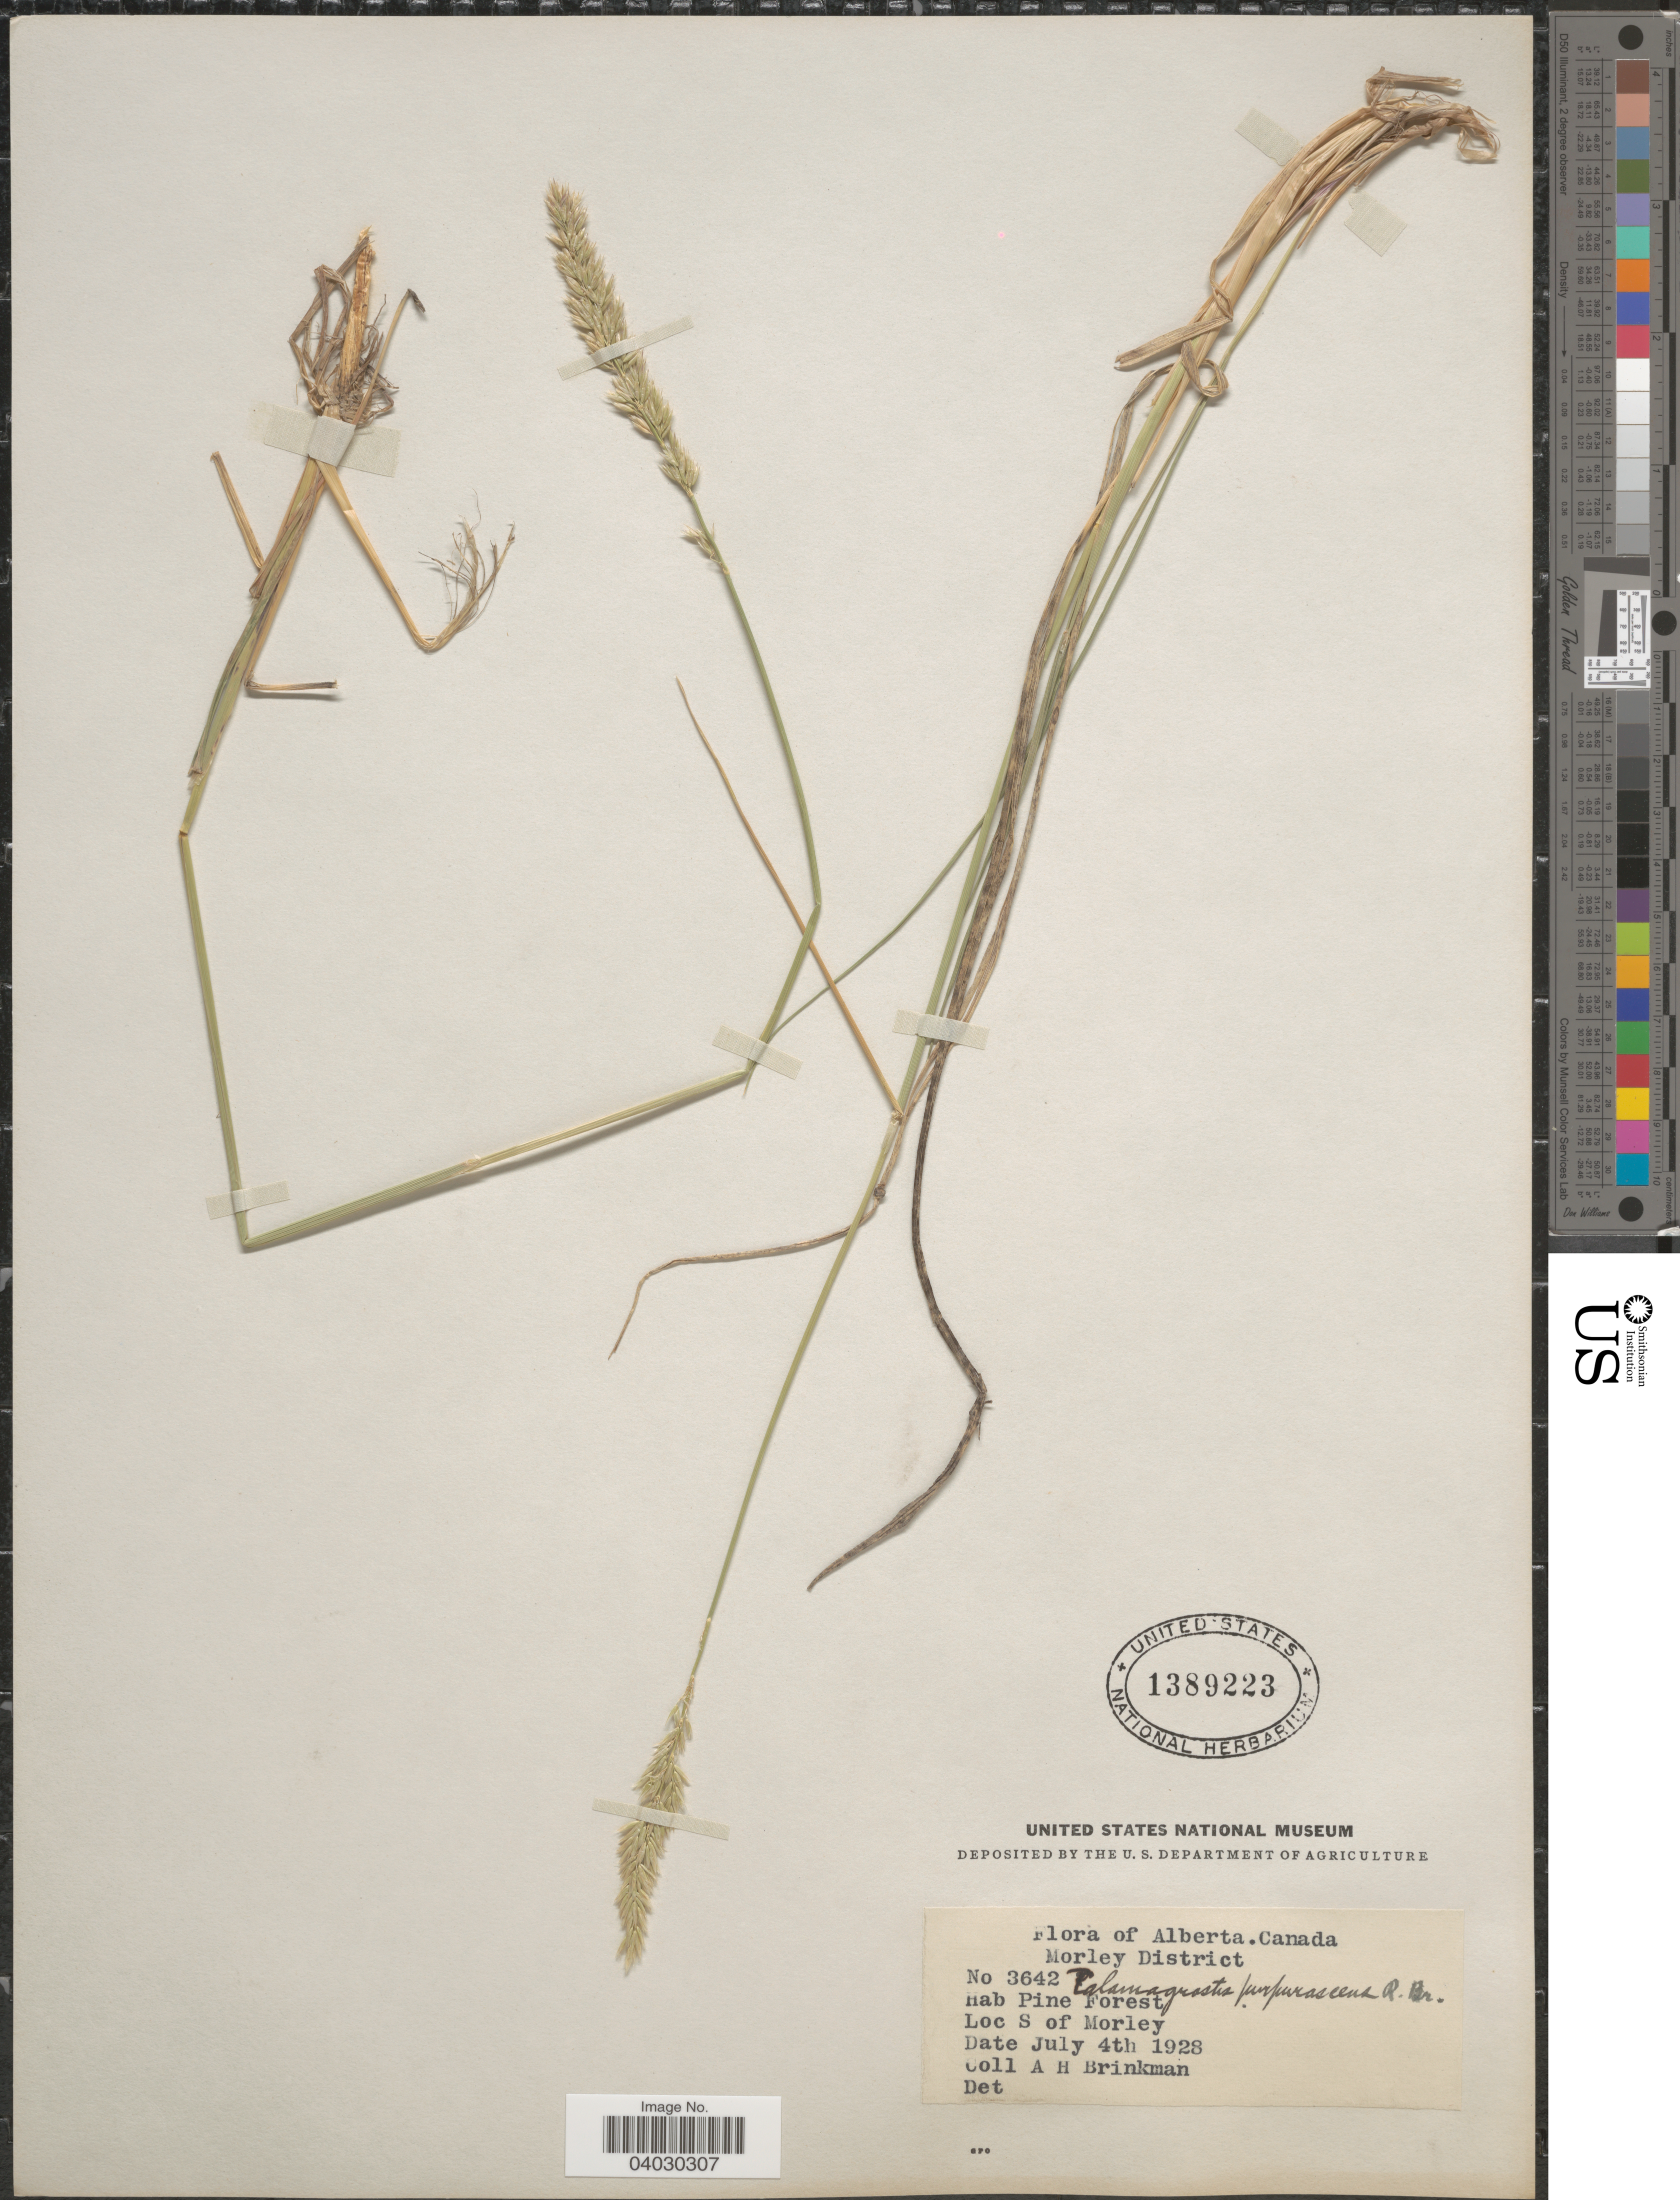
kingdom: Plantae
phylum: Tracheophyta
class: Liliopsida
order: Poales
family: Poaceae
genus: Calamagrostis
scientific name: Calamagrostis purpurascens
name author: R. Br.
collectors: A. Brinkman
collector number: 3642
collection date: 1928-07-04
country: Canada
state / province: Alberta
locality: Morley District. Pine Forest. S of Morley.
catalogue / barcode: US 1389223